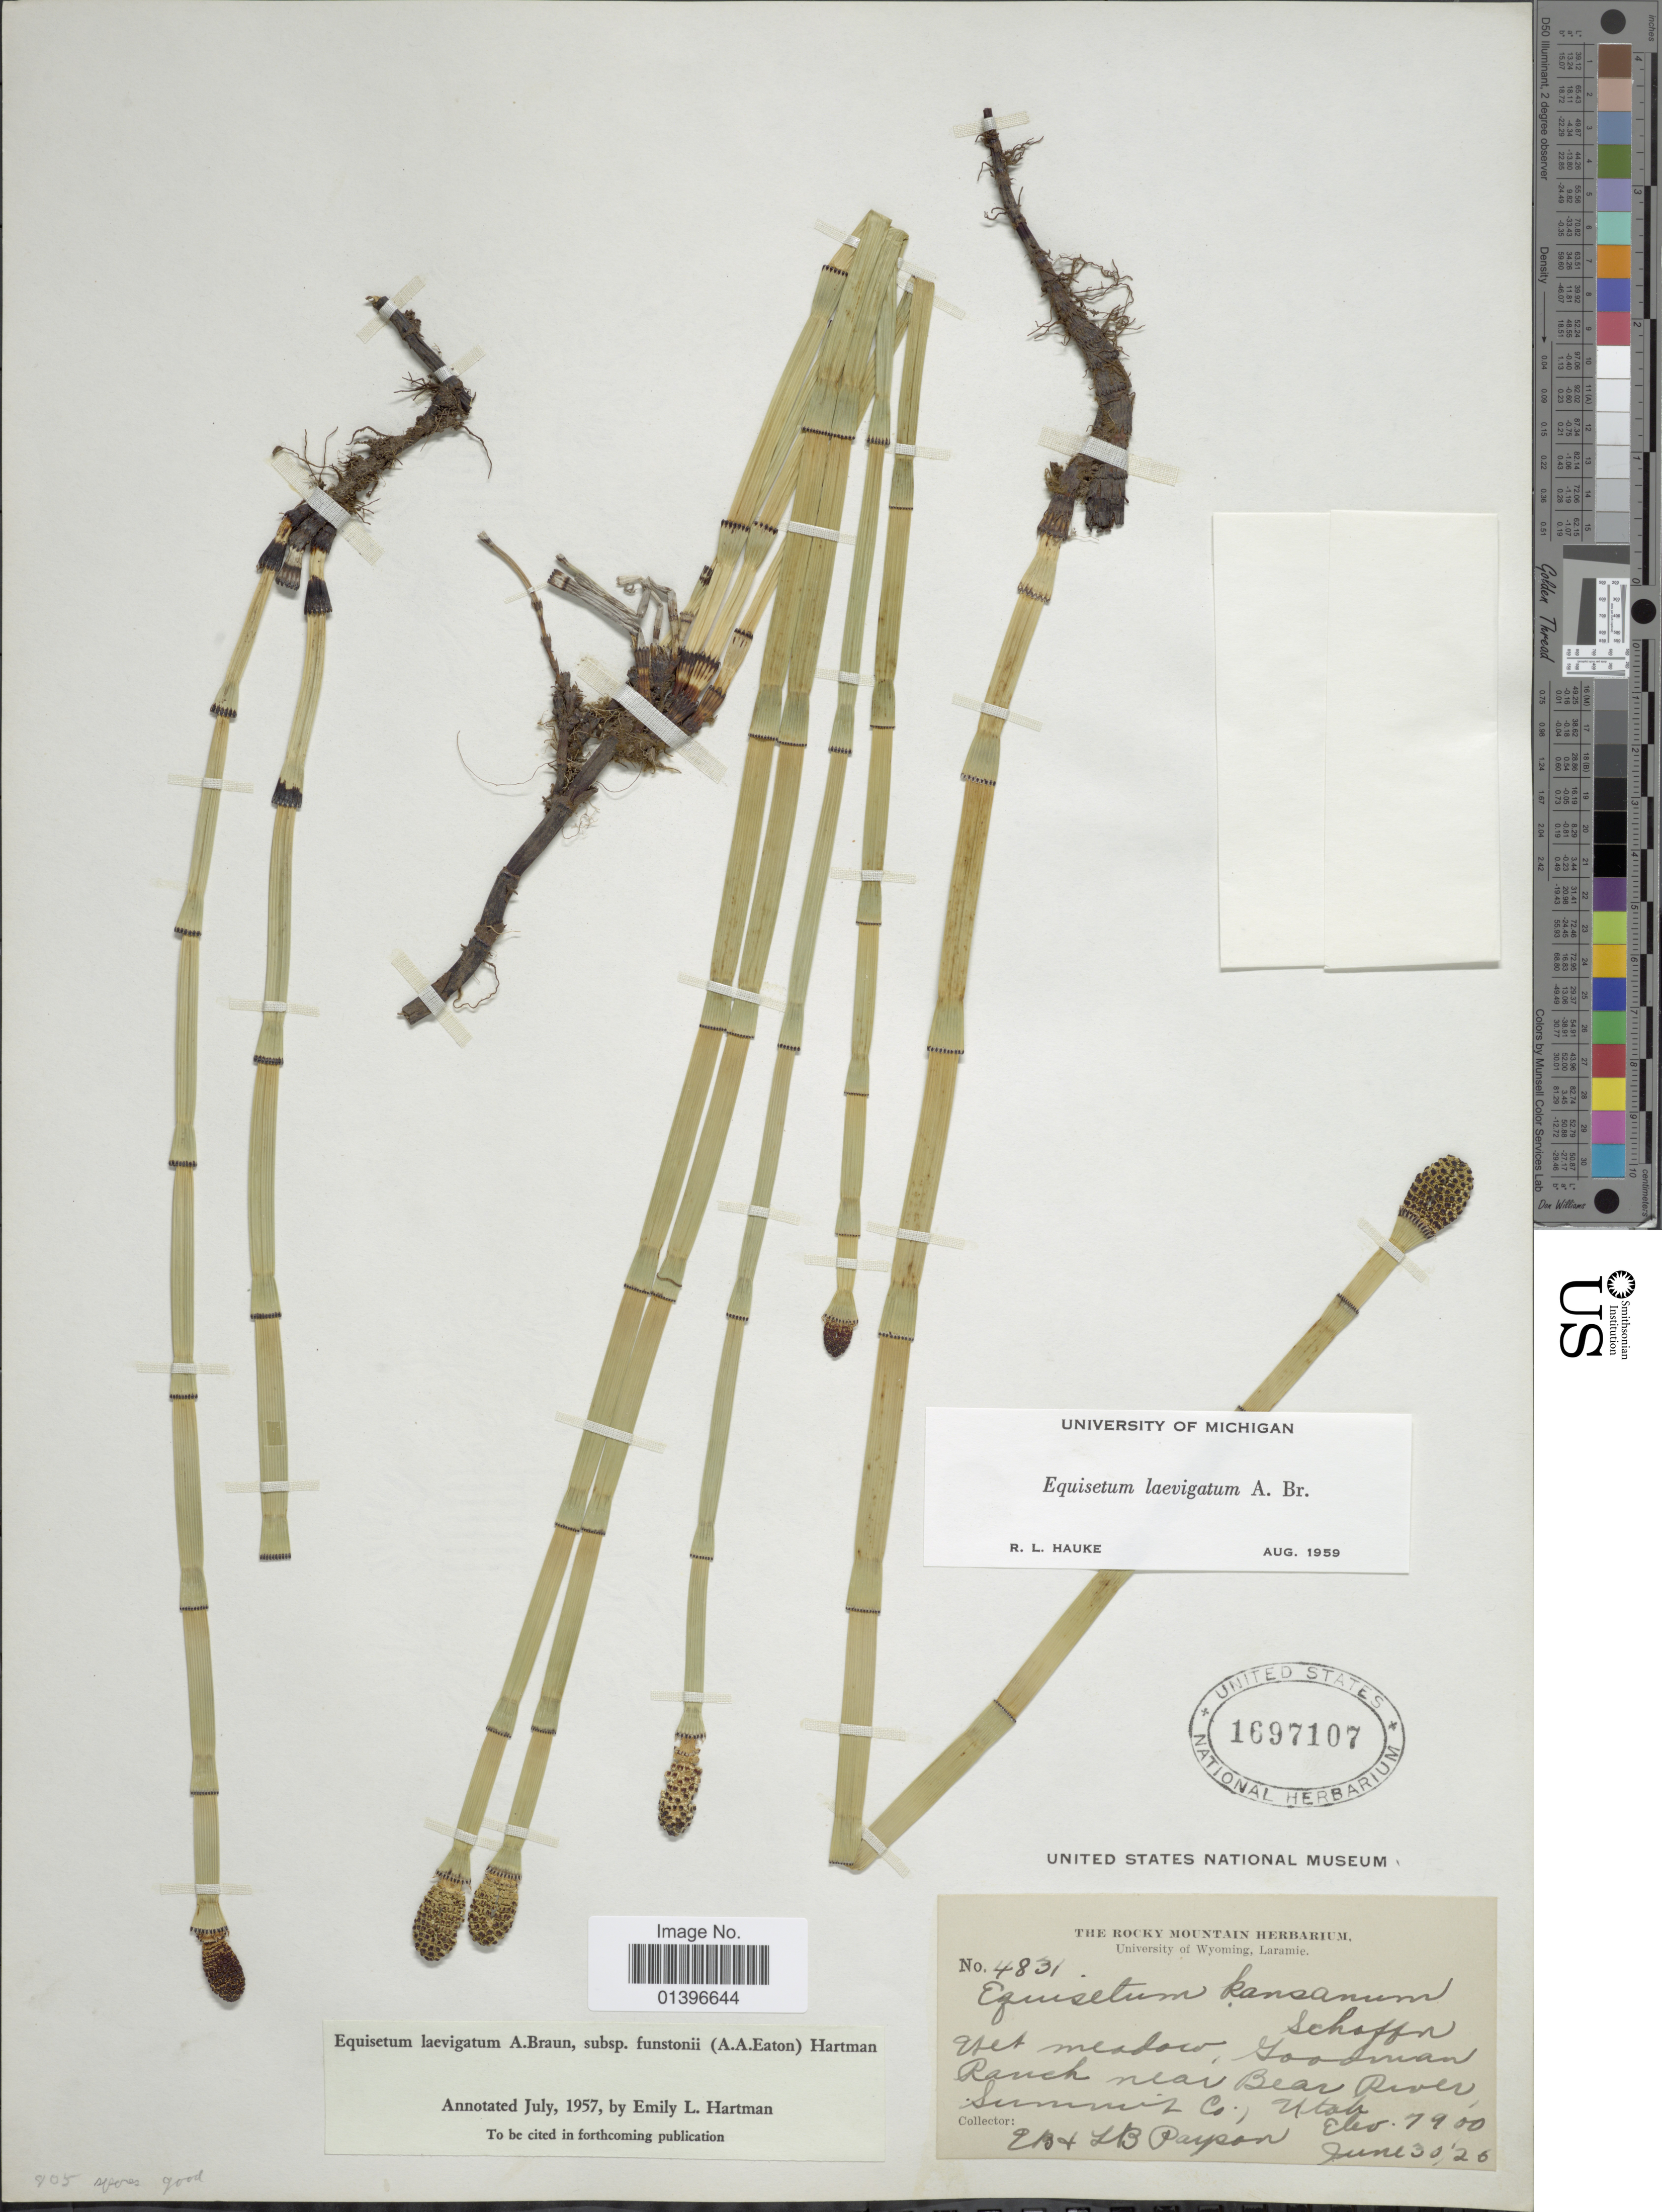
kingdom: Plantae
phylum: Tracheophyta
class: Polypodiopsida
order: Equisetales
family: Equisetaceae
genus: Equisetum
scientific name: Equisetum laevigatum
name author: A. Braun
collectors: E. B. Payson & L. Payson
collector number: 4831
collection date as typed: Transcribed d/m/y: 30/6/26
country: United States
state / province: Utah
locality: Wet meadow, Goodman Ranch near Bear River, Summit Co.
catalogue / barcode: US 1697107